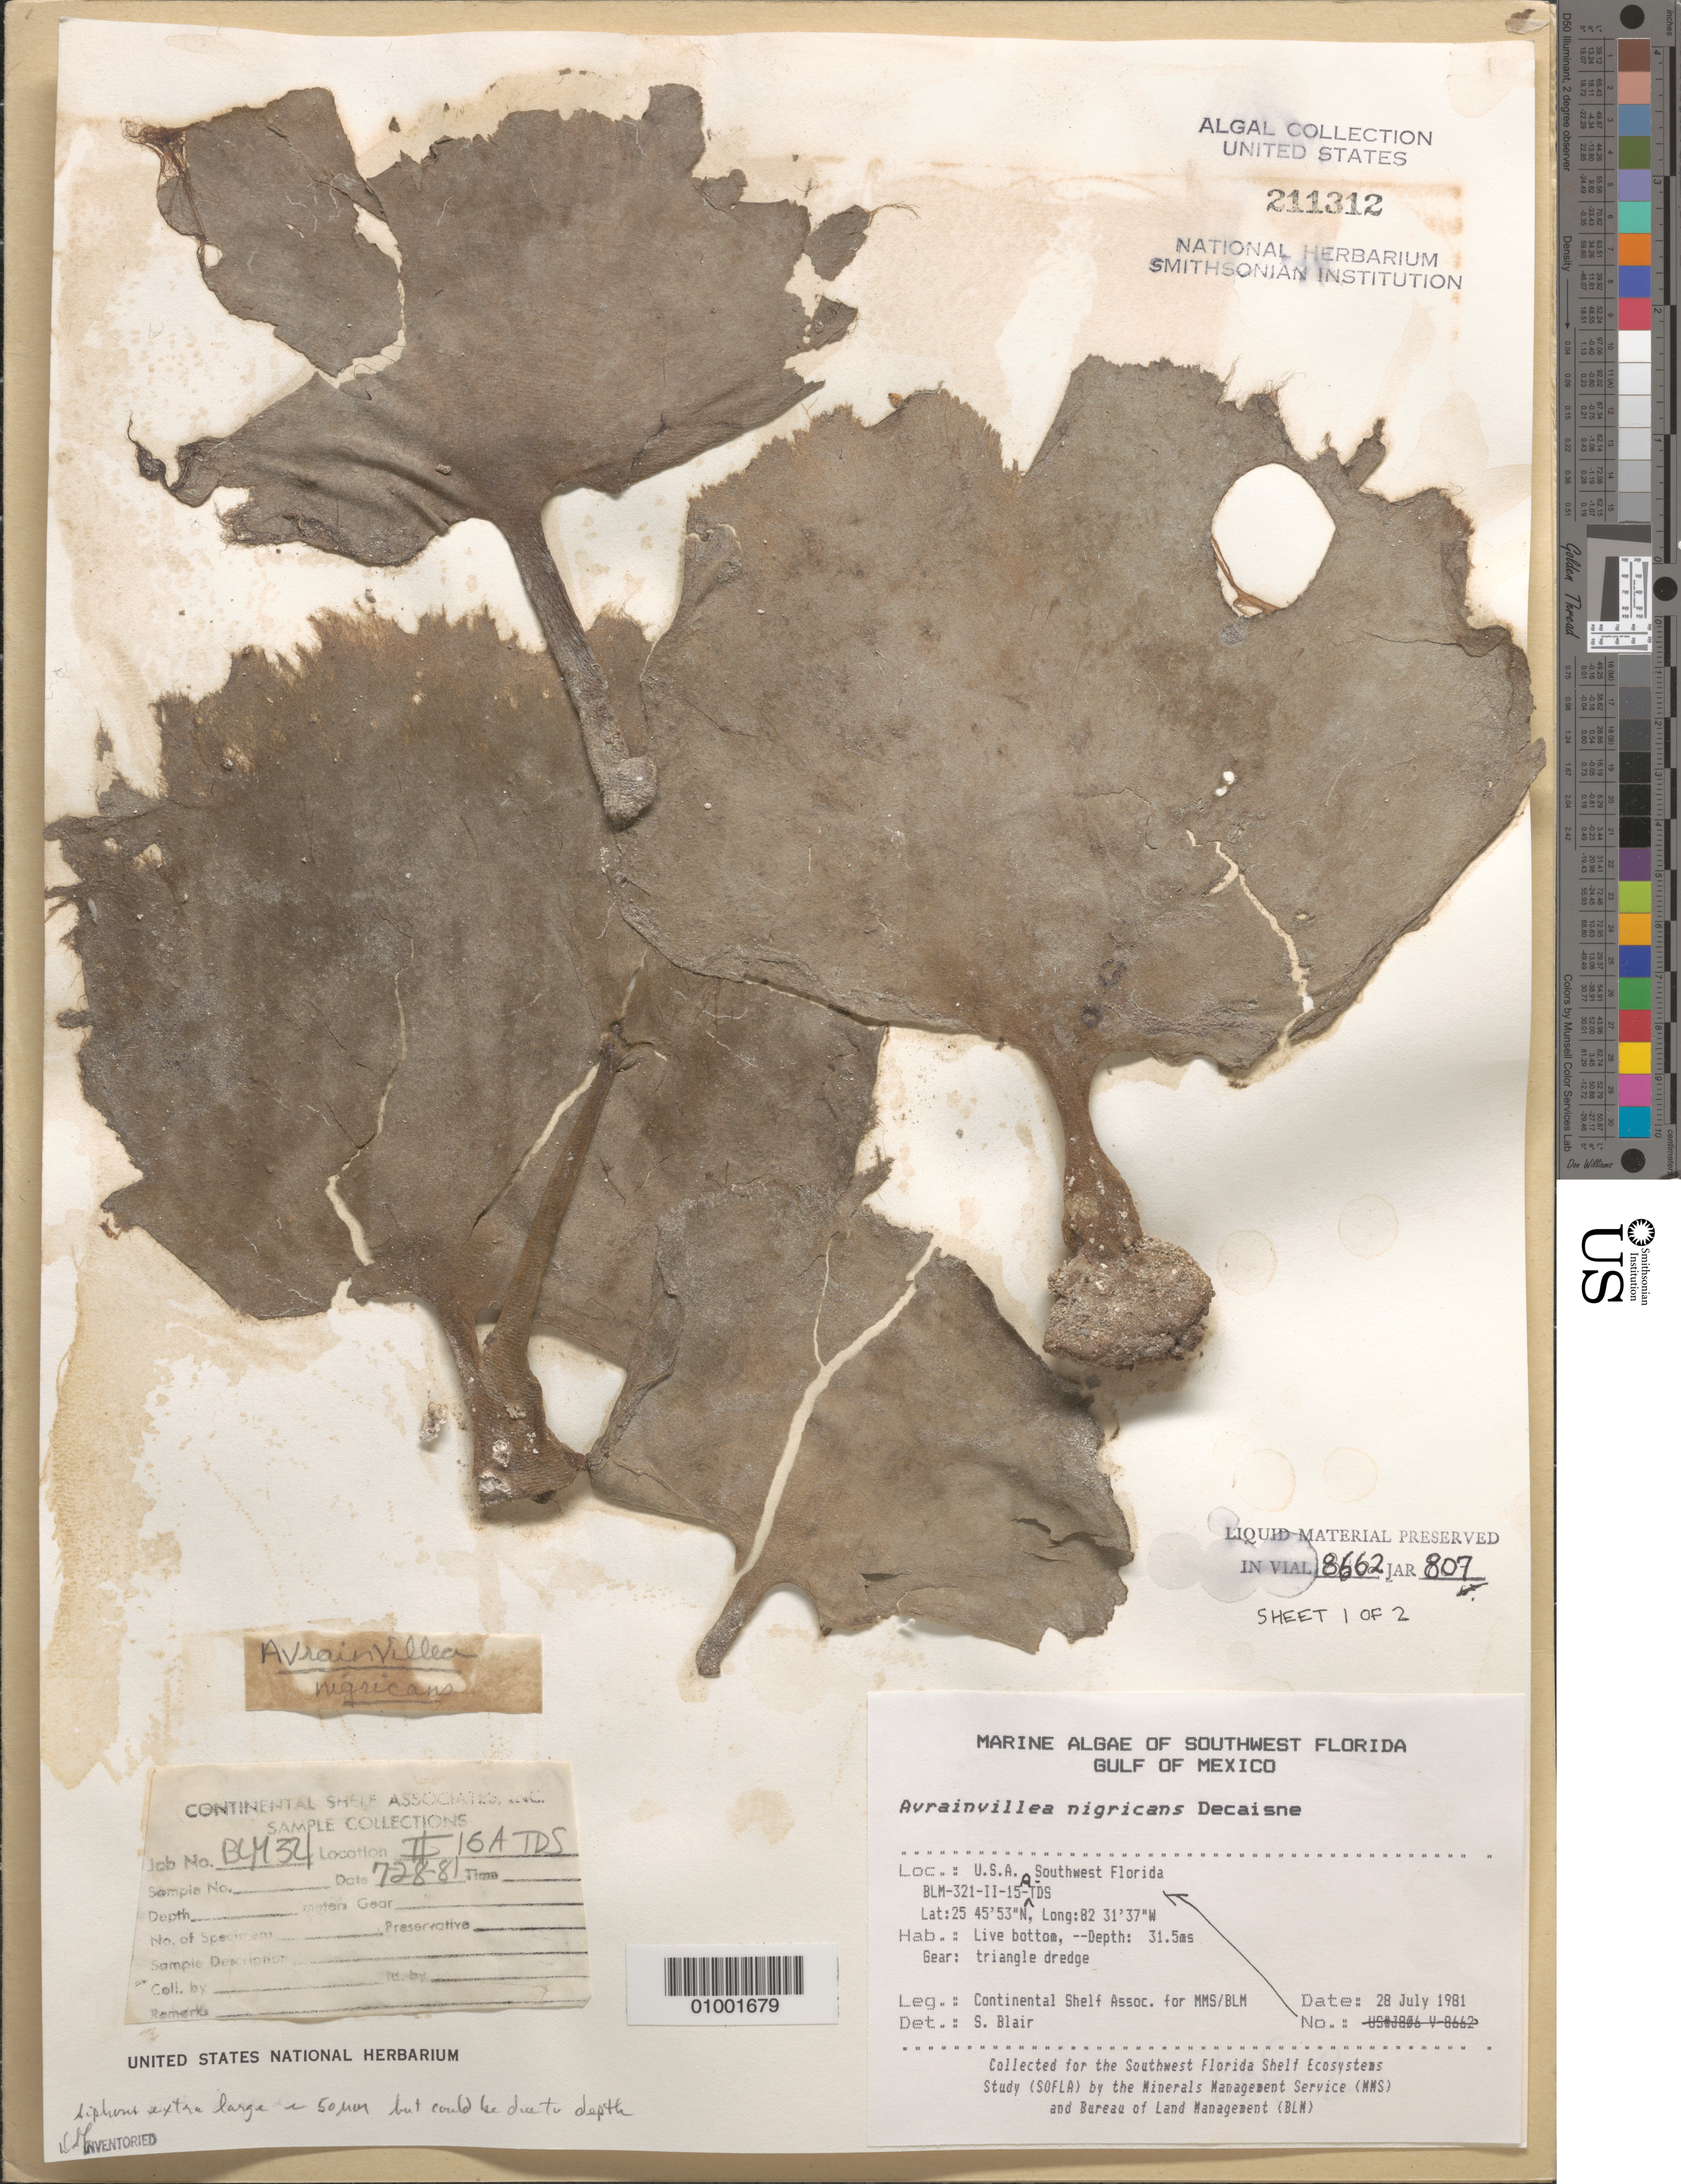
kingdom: Plantae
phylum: Chlorophyta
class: Ulvophyceae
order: Bryopsidales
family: Dichotomosiphonaceae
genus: Avrainvillea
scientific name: Avrainvillea nigricans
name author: Decne.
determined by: Blair, S. M.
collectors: Continental Shelf Associates for the MMS/BLM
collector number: BLM-321-II-15-A-TDS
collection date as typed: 28 Jul 1981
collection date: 1981-07-28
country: United States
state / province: Florida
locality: Gulf of Mexico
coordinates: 25 45'53"N, 82 31'37"W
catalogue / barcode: US 211312